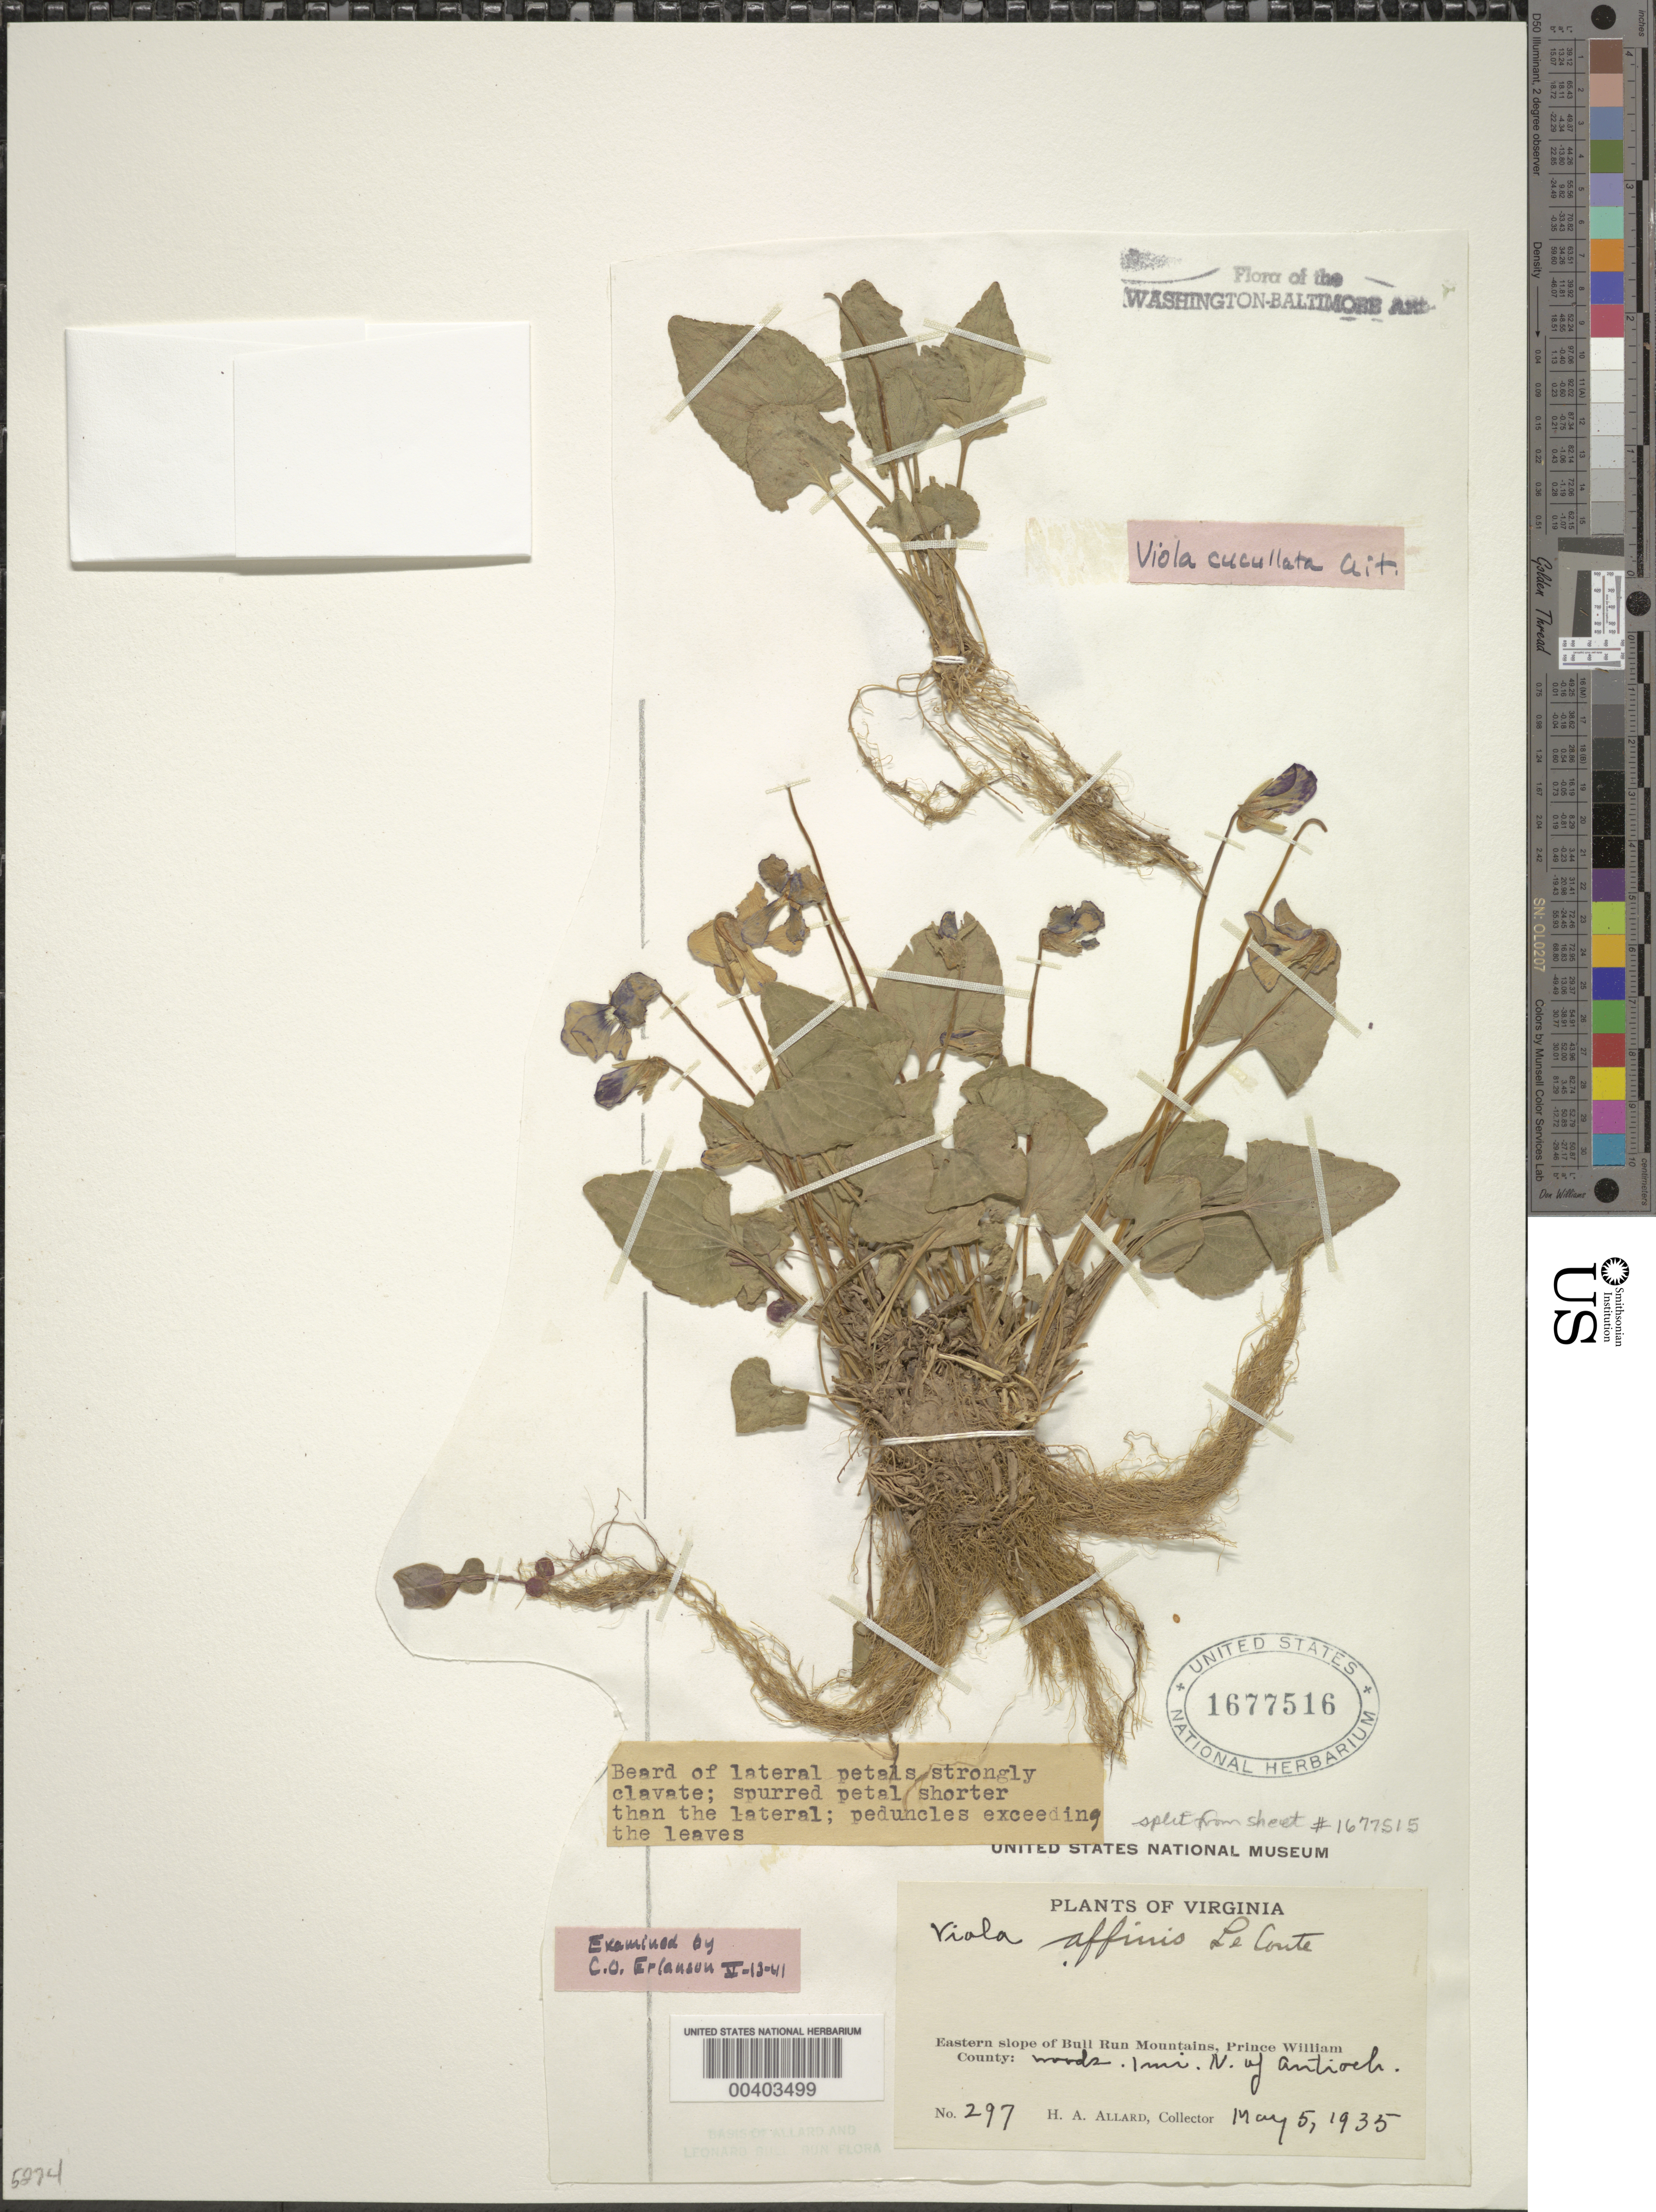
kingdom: Plantae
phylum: Tracheophyta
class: Magnoliopsida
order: Malpighiales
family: Violaceae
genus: Viola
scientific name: Viola cucullata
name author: Aiton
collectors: H. A. Allard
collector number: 297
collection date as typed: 05 May 1935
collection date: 1935-05-05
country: United States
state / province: Virginia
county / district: Prince William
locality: North of Antioch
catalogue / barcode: US 1677516